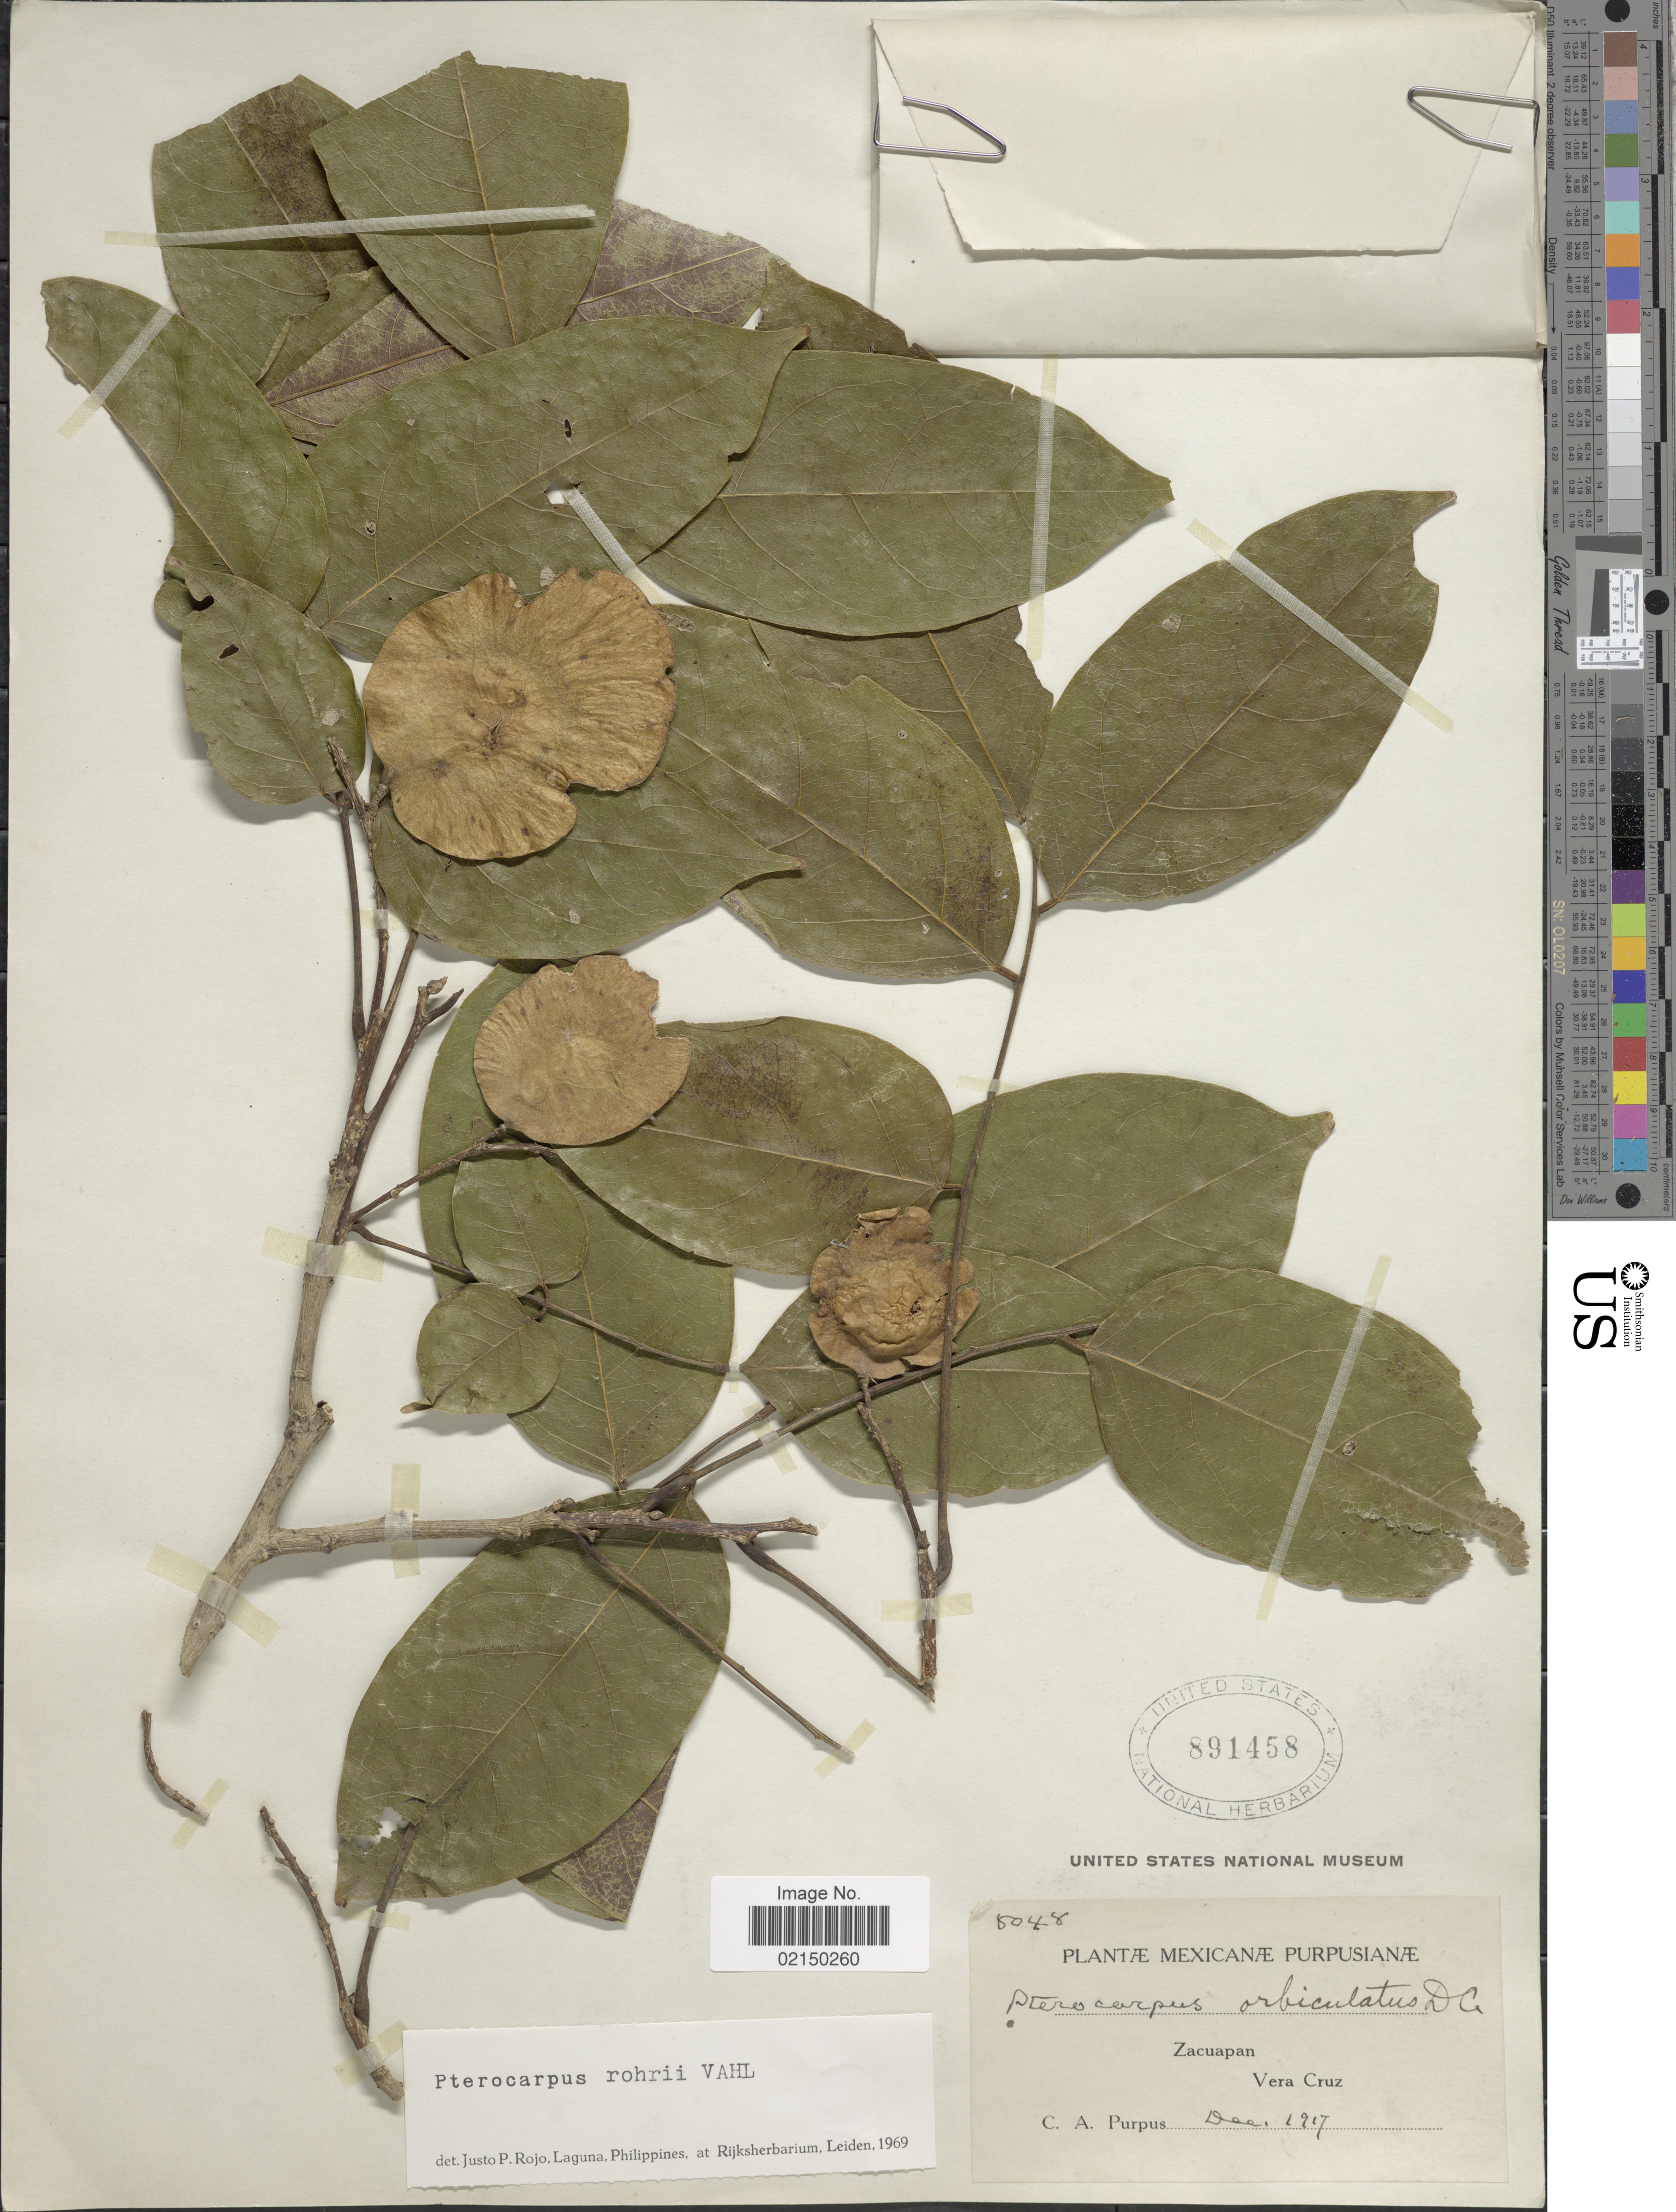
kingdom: Plantae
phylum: Tracheophyta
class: Magnoliopsida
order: Fabales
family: Fabaceae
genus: Pterocarpus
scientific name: Pterocarpus rohrii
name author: Vahl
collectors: C. A. Purpus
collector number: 5048*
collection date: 1917-12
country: Mexico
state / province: Veracruz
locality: Mexicanae Purpusianae, Vera Cruz, Zacuapan.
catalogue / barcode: US 891458